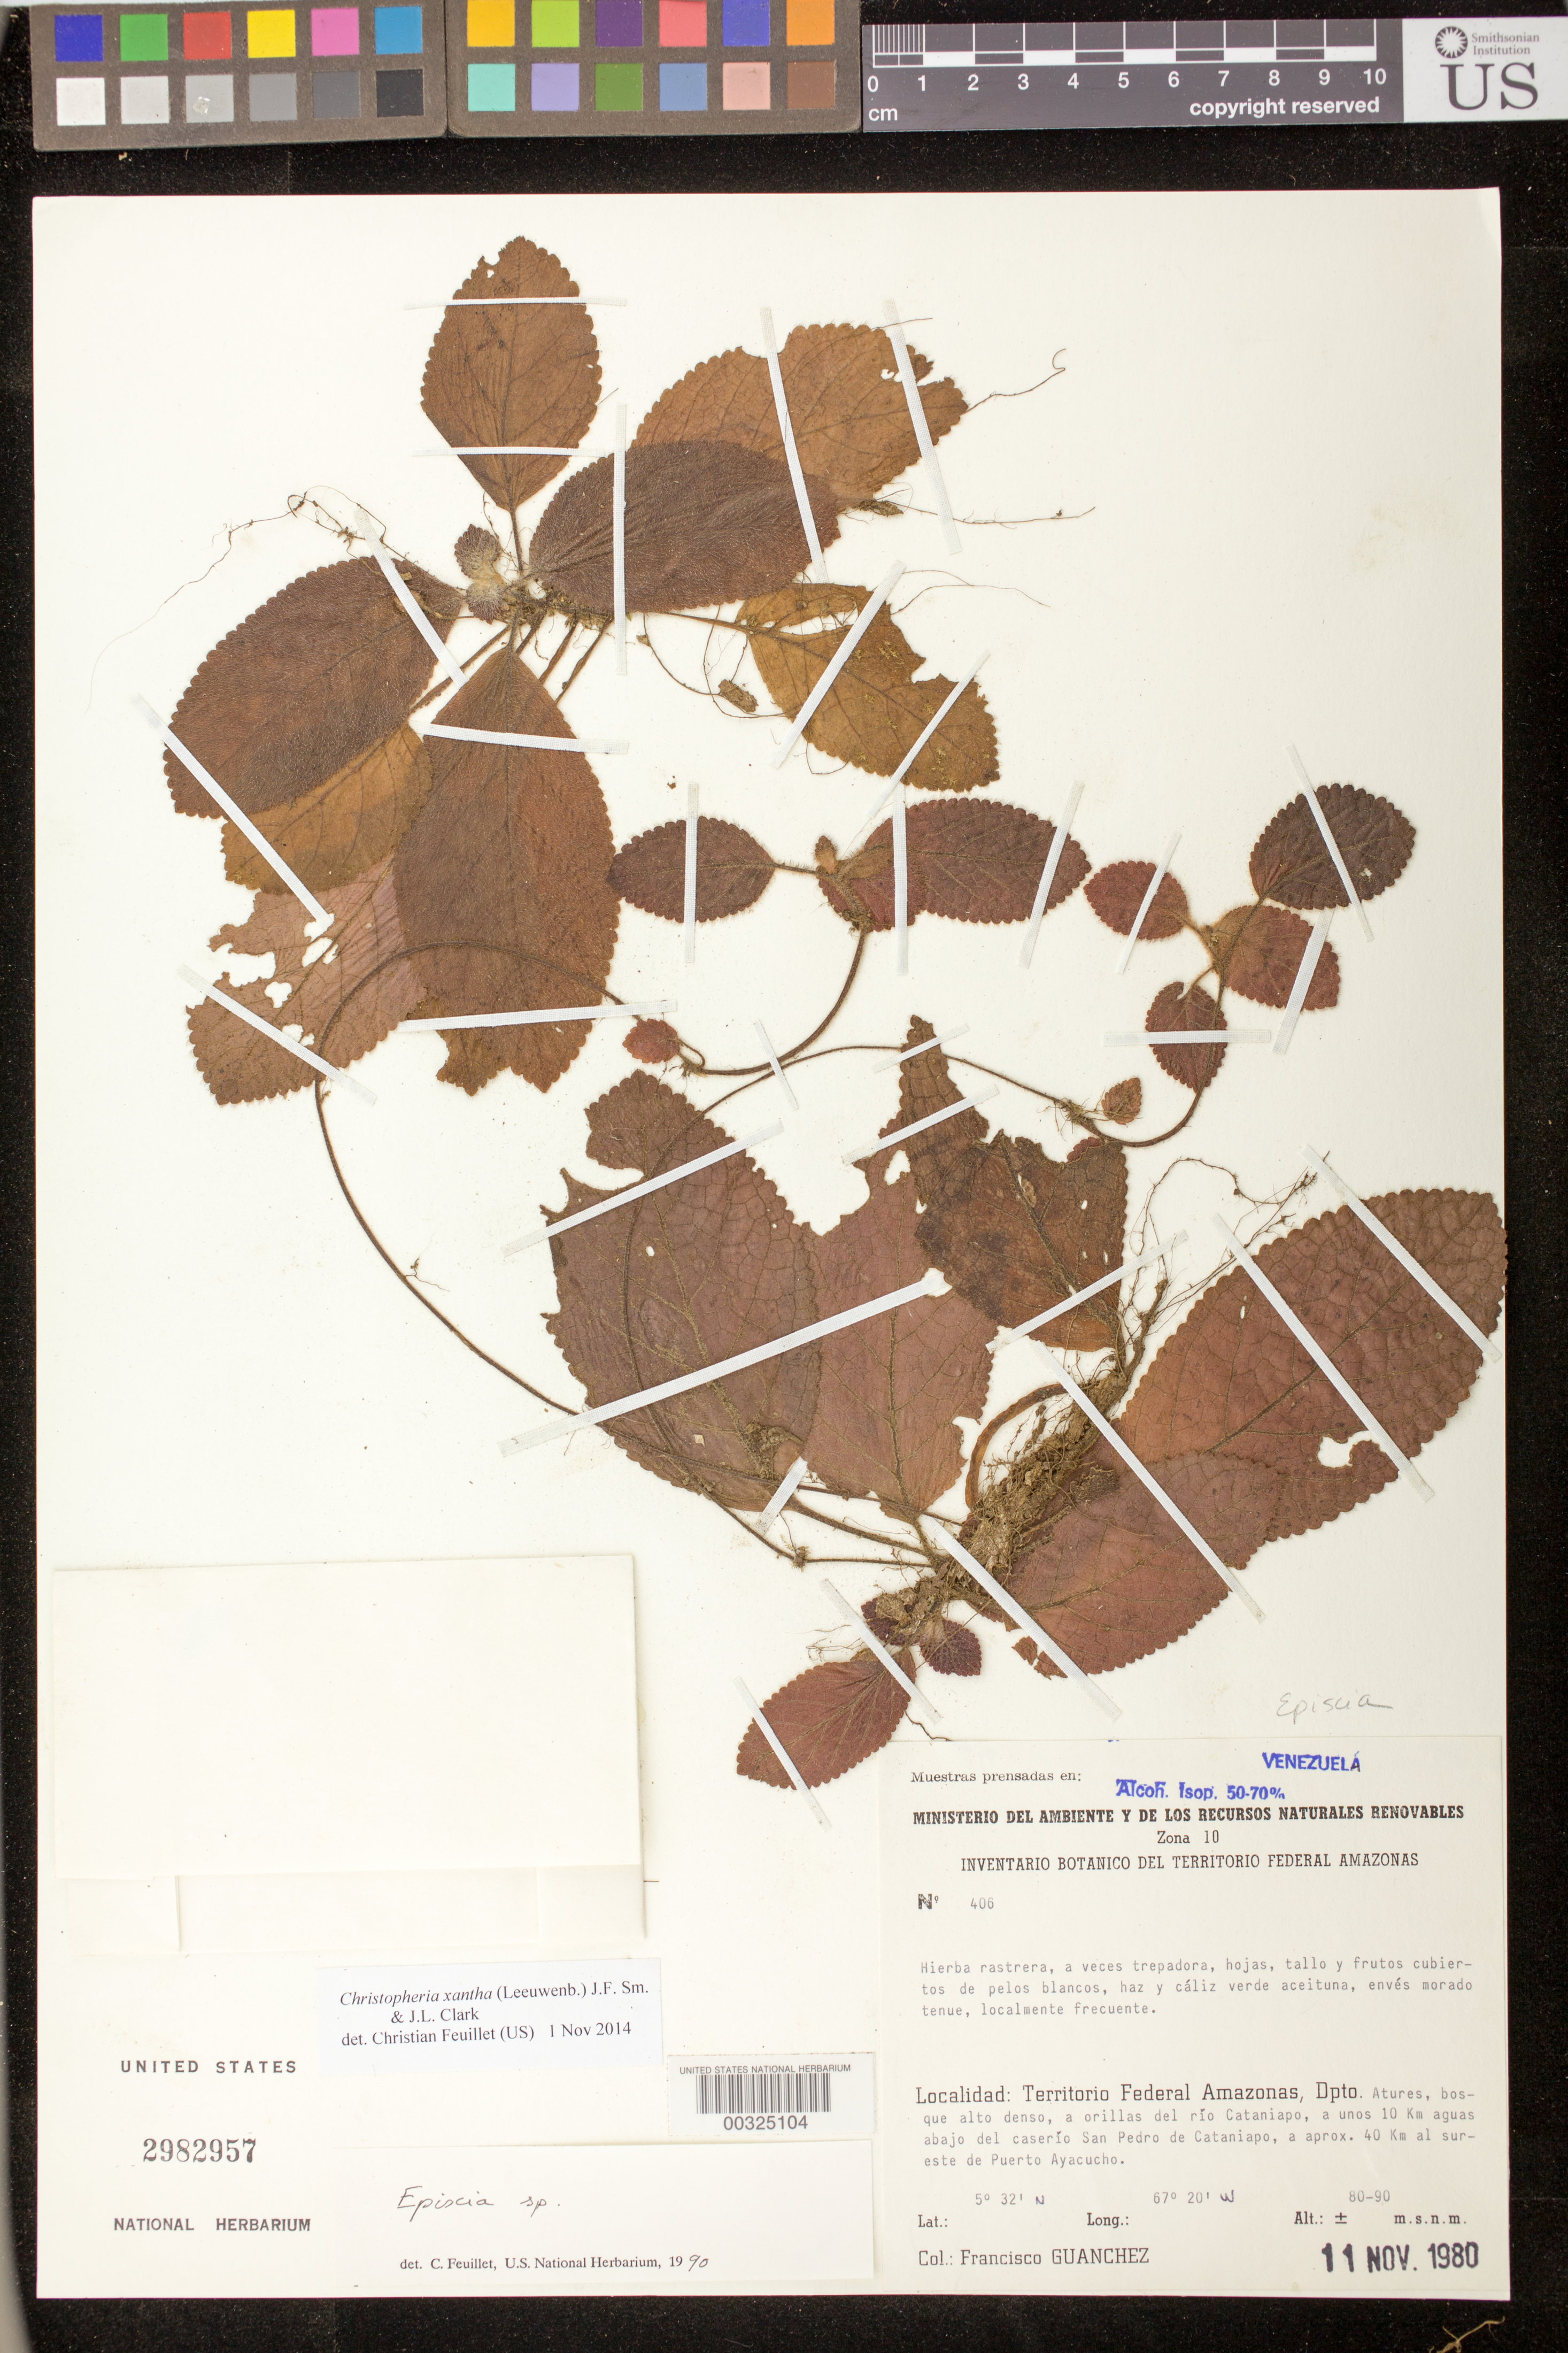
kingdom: Plantae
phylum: Tracheophyta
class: Magnoliopsida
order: Lamiales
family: Gesneriaceae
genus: Episcia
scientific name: Episcia sp.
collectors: F. Guánchez M.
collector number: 406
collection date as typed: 11 Nov 1980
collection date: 1980-11-11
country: Venezuela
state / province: Amazonas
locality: Atures Dept., banks of Rio Cataniapo, 10 km downstream of Caserio San Pedre de Cataniapo, approx 40 km SE of Puerto Ayacucho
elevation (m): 80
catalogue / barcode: US 2982957